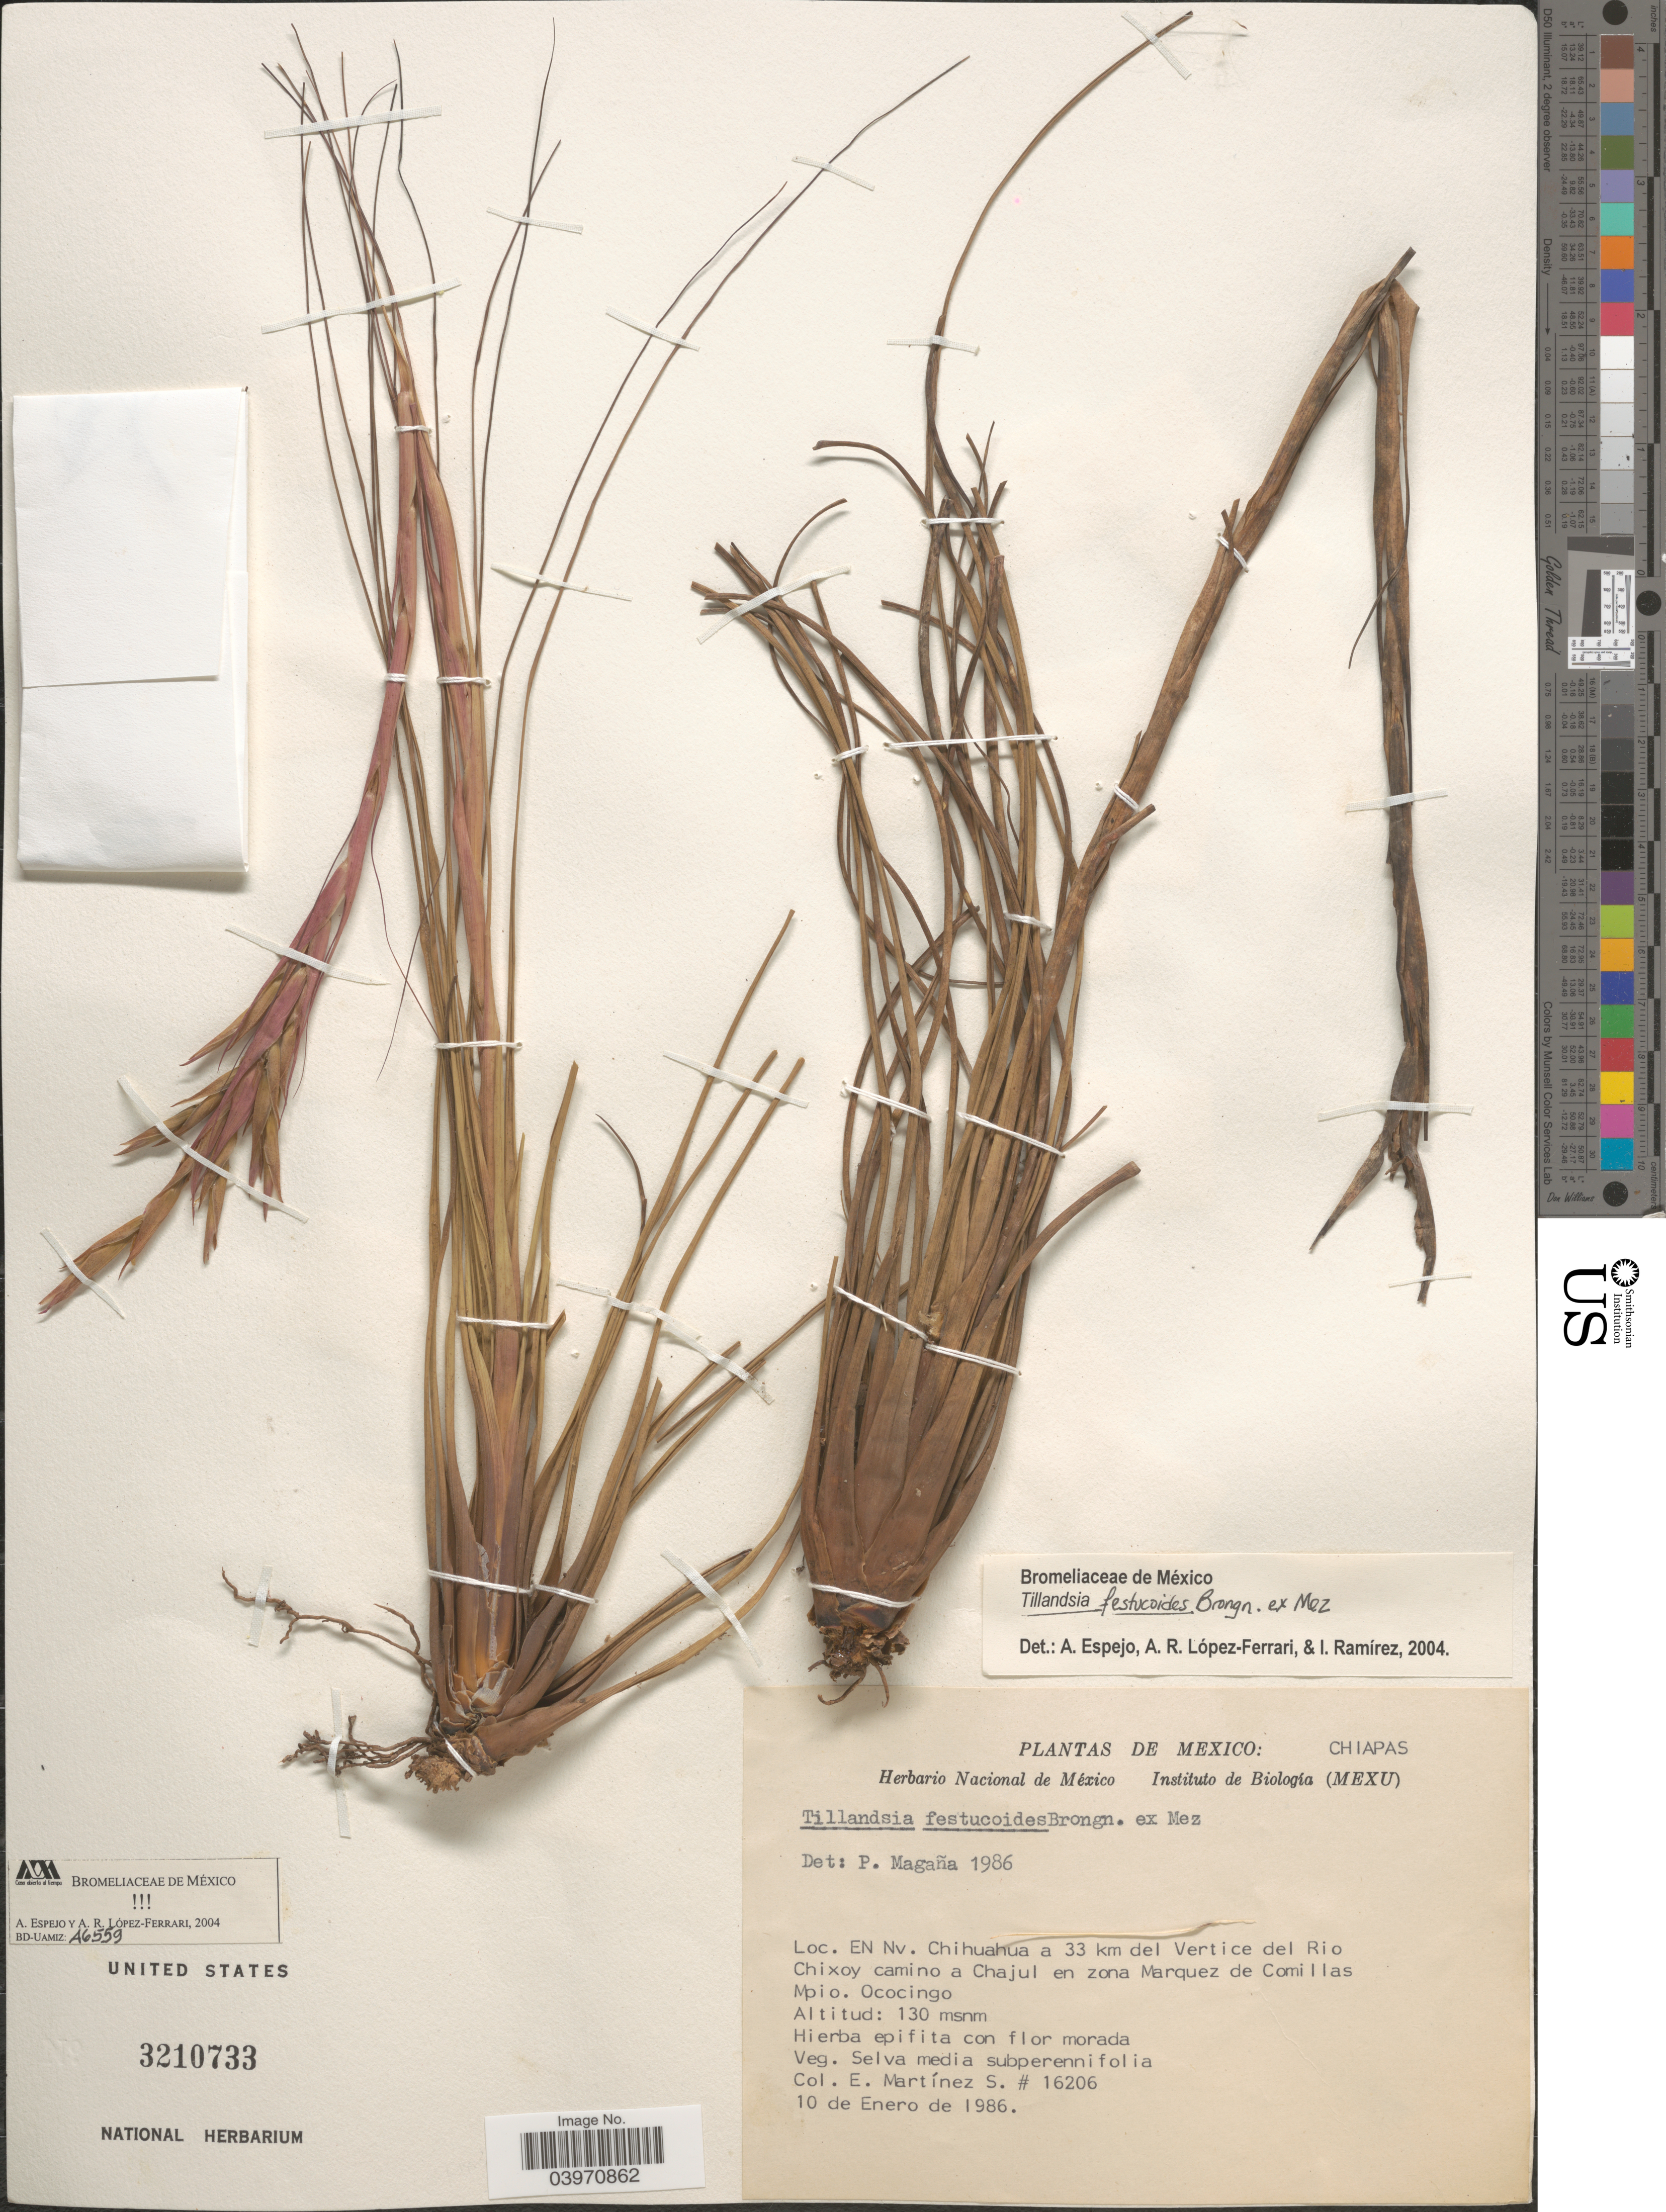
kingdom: Plantae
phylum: Tracheophyta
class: Liliopsida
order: Poales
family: Bromeliaceae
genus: Tillandsia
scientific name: Tillandsia festucoides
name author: Brongn. ex Mez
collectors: E. M. Martínez S.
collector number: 16206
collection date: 1986-01-10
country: Mexico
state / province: Chiapas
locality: En Nv. Chihuahua a 33 km del Vertice del Rio Chixoy camino a Chajul en zona Marquez de Comillas. Mpio. Ococingo.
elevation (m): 130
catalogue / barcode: US 3210733